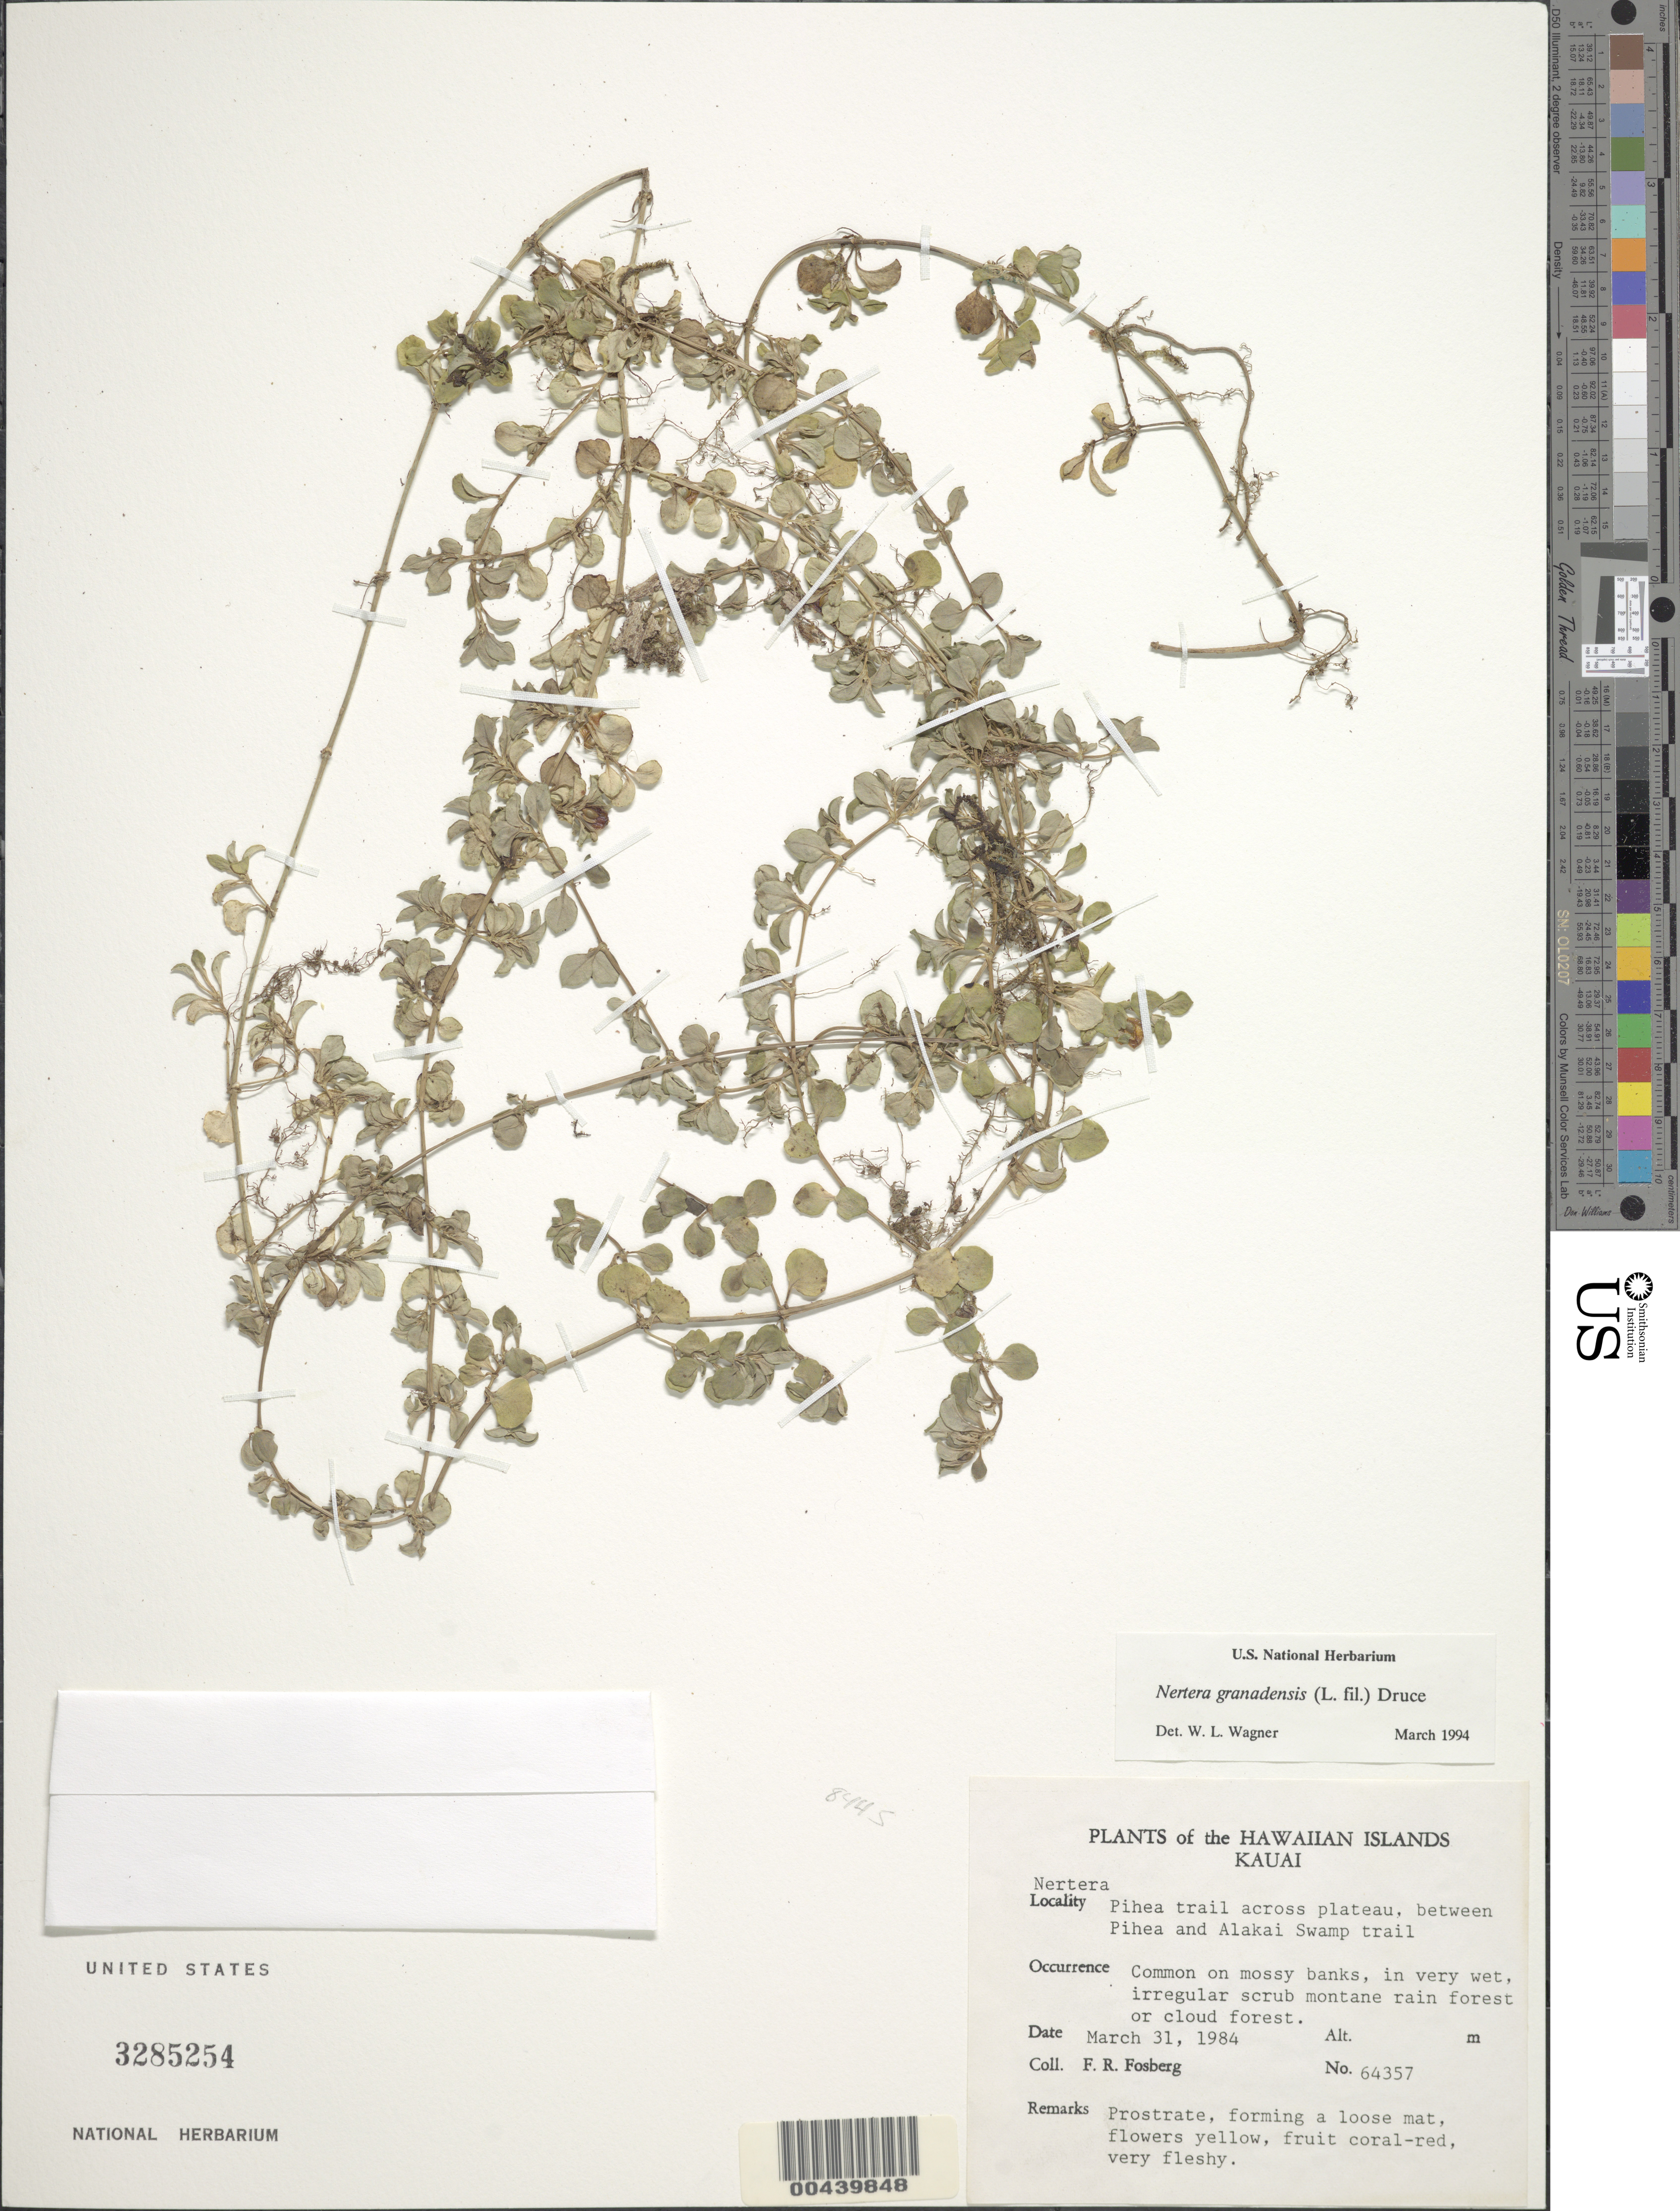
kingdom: Plantae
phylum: Tracheophyta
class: Magnoliopsida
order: Gentianales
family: Rubiaceae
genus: Nertera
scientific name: Nertera granadensis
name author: (Mutis ex L. f.) Druce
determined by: Wagner, W. L., (BOT), Smithsonian Institution - National Museum of Natural History (UNITED STATES)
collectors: F. R. Fosberg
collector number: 64357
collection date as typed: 31 Mar 1984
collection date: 1984-03-31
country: United States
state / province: Hawaii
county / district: Kauai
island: Kaua'i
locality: Pihea Trail across plateau, between Pihea and Alakai Swamp trail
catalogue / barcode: US 3285254